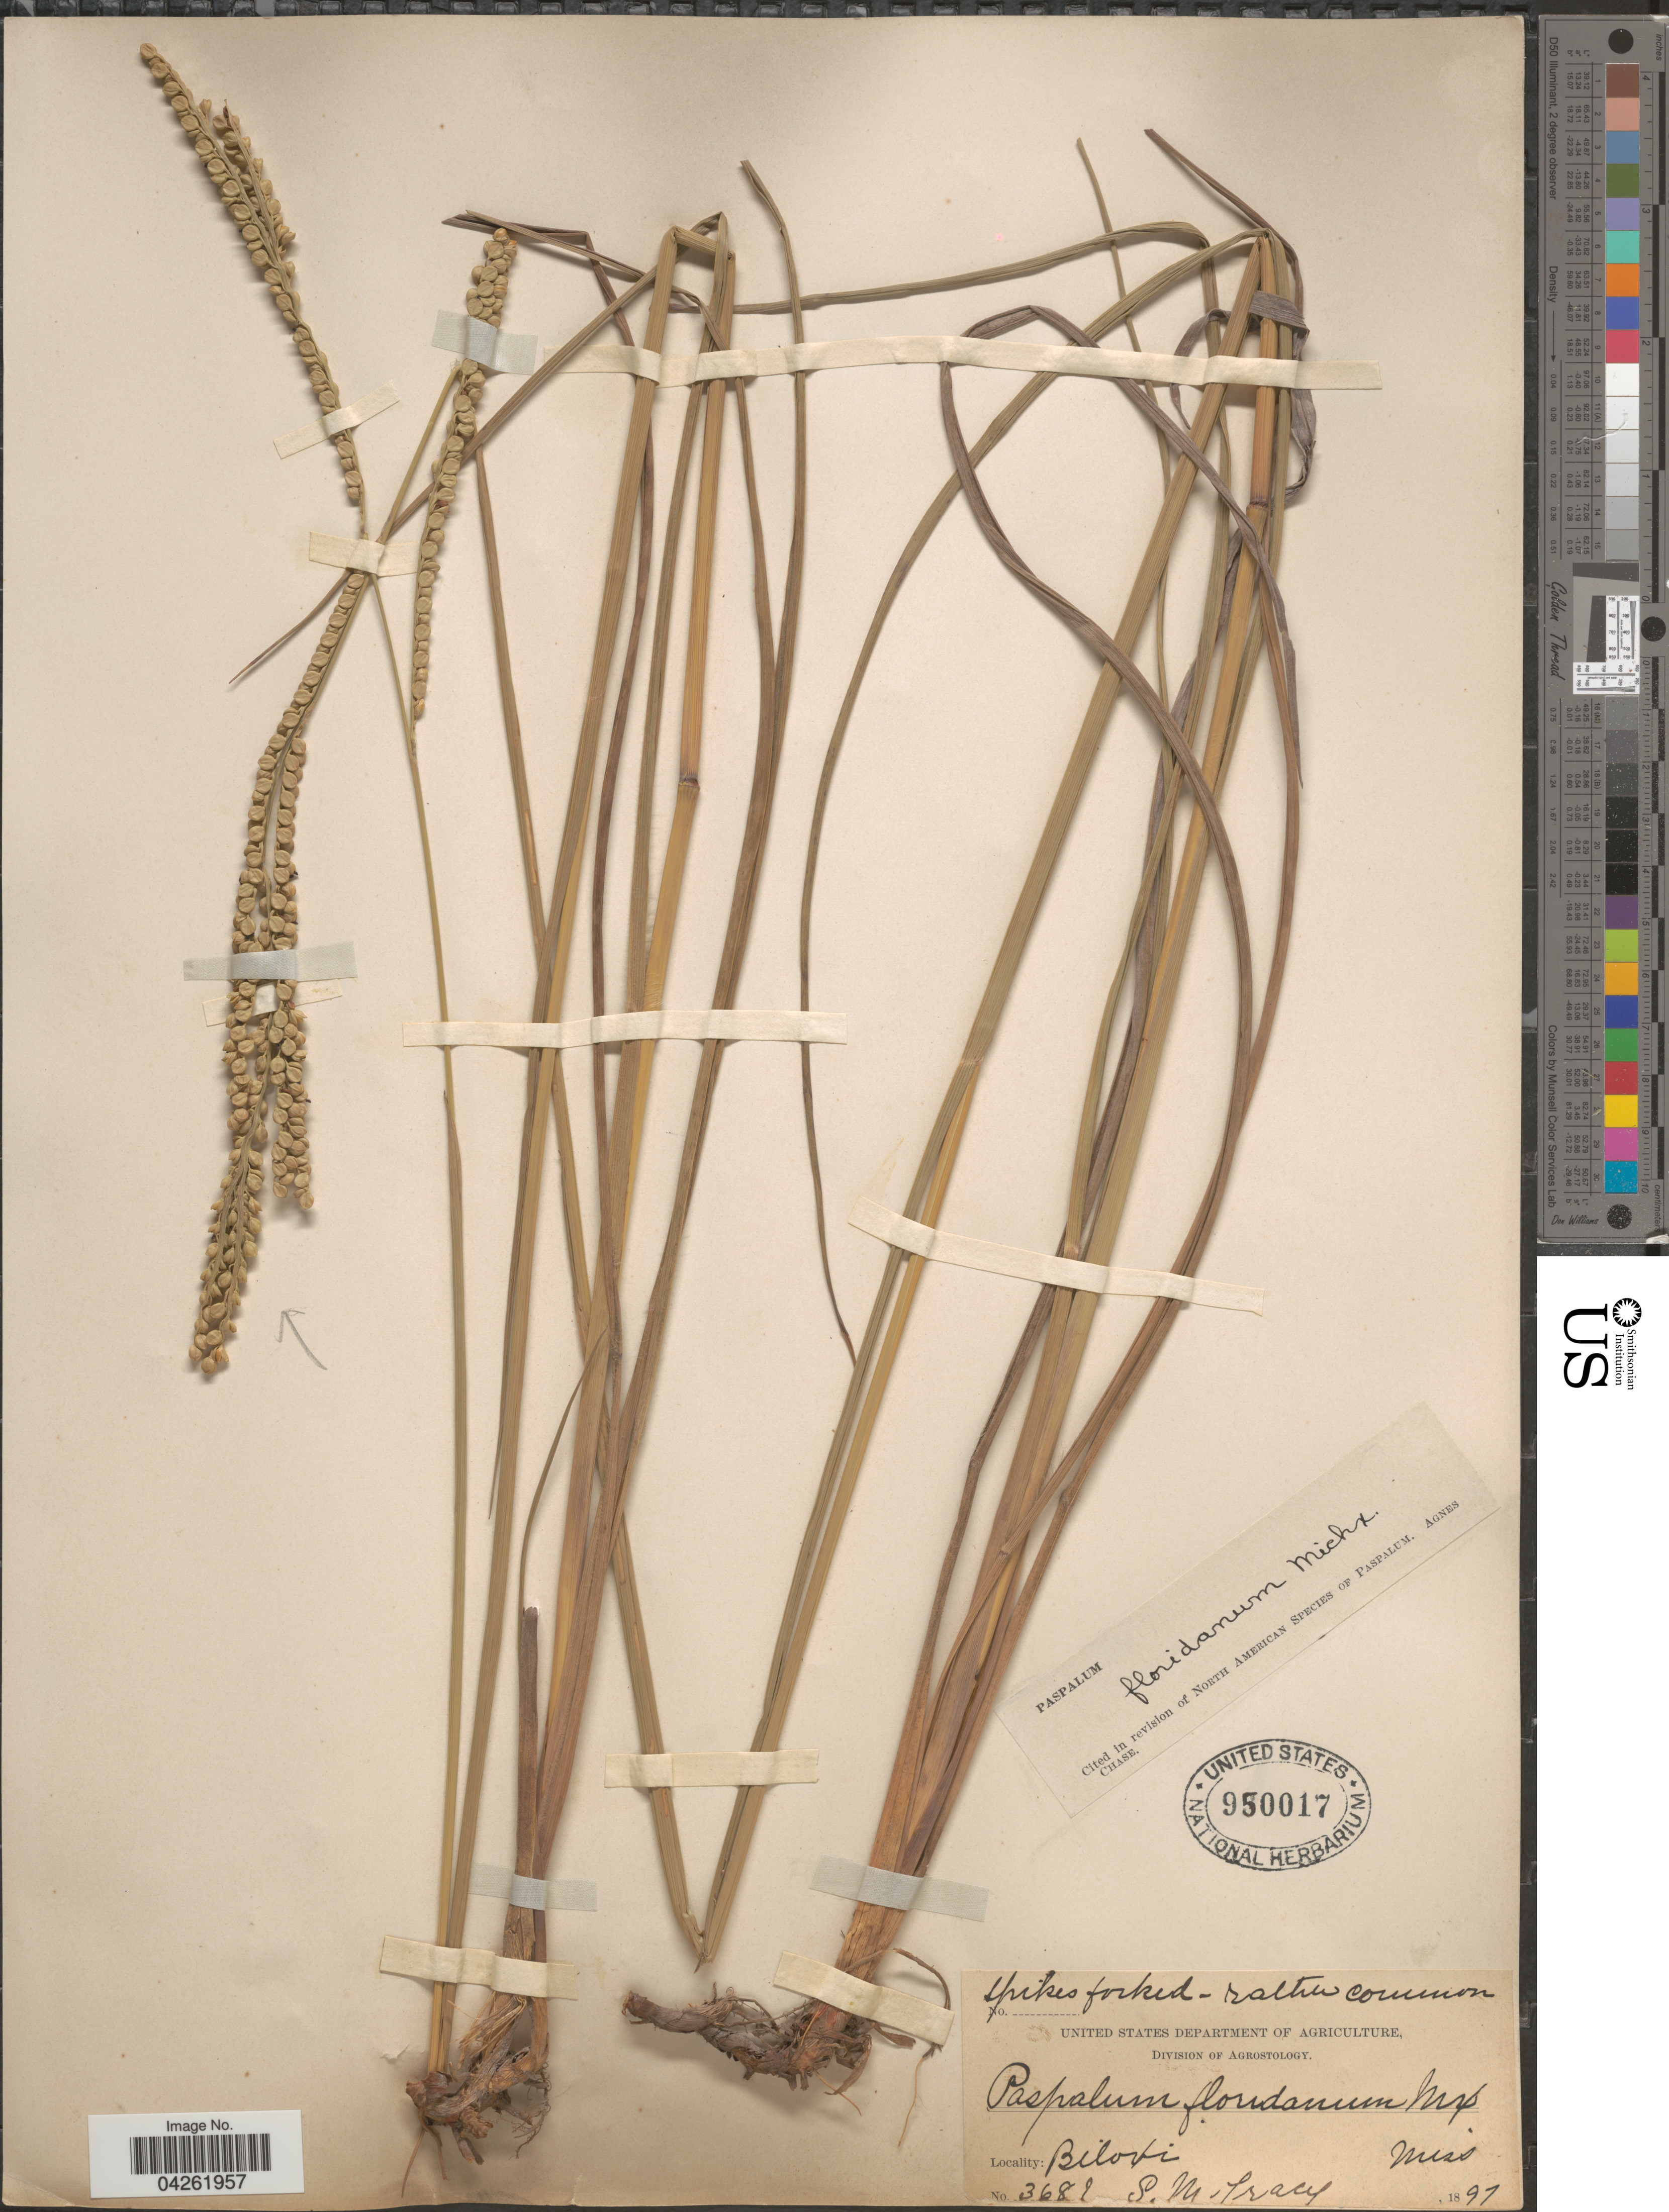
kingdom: Plantae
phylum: Tracheophyta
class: Liliopsida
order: Poales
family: Poaceae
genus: Paspalum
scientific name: Paspalum floridanum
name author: Michx.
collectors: S. M. Tracy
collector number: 3682*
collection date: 1897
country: United States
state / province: Mississippi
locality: Biloxi.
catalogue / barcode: US 950017